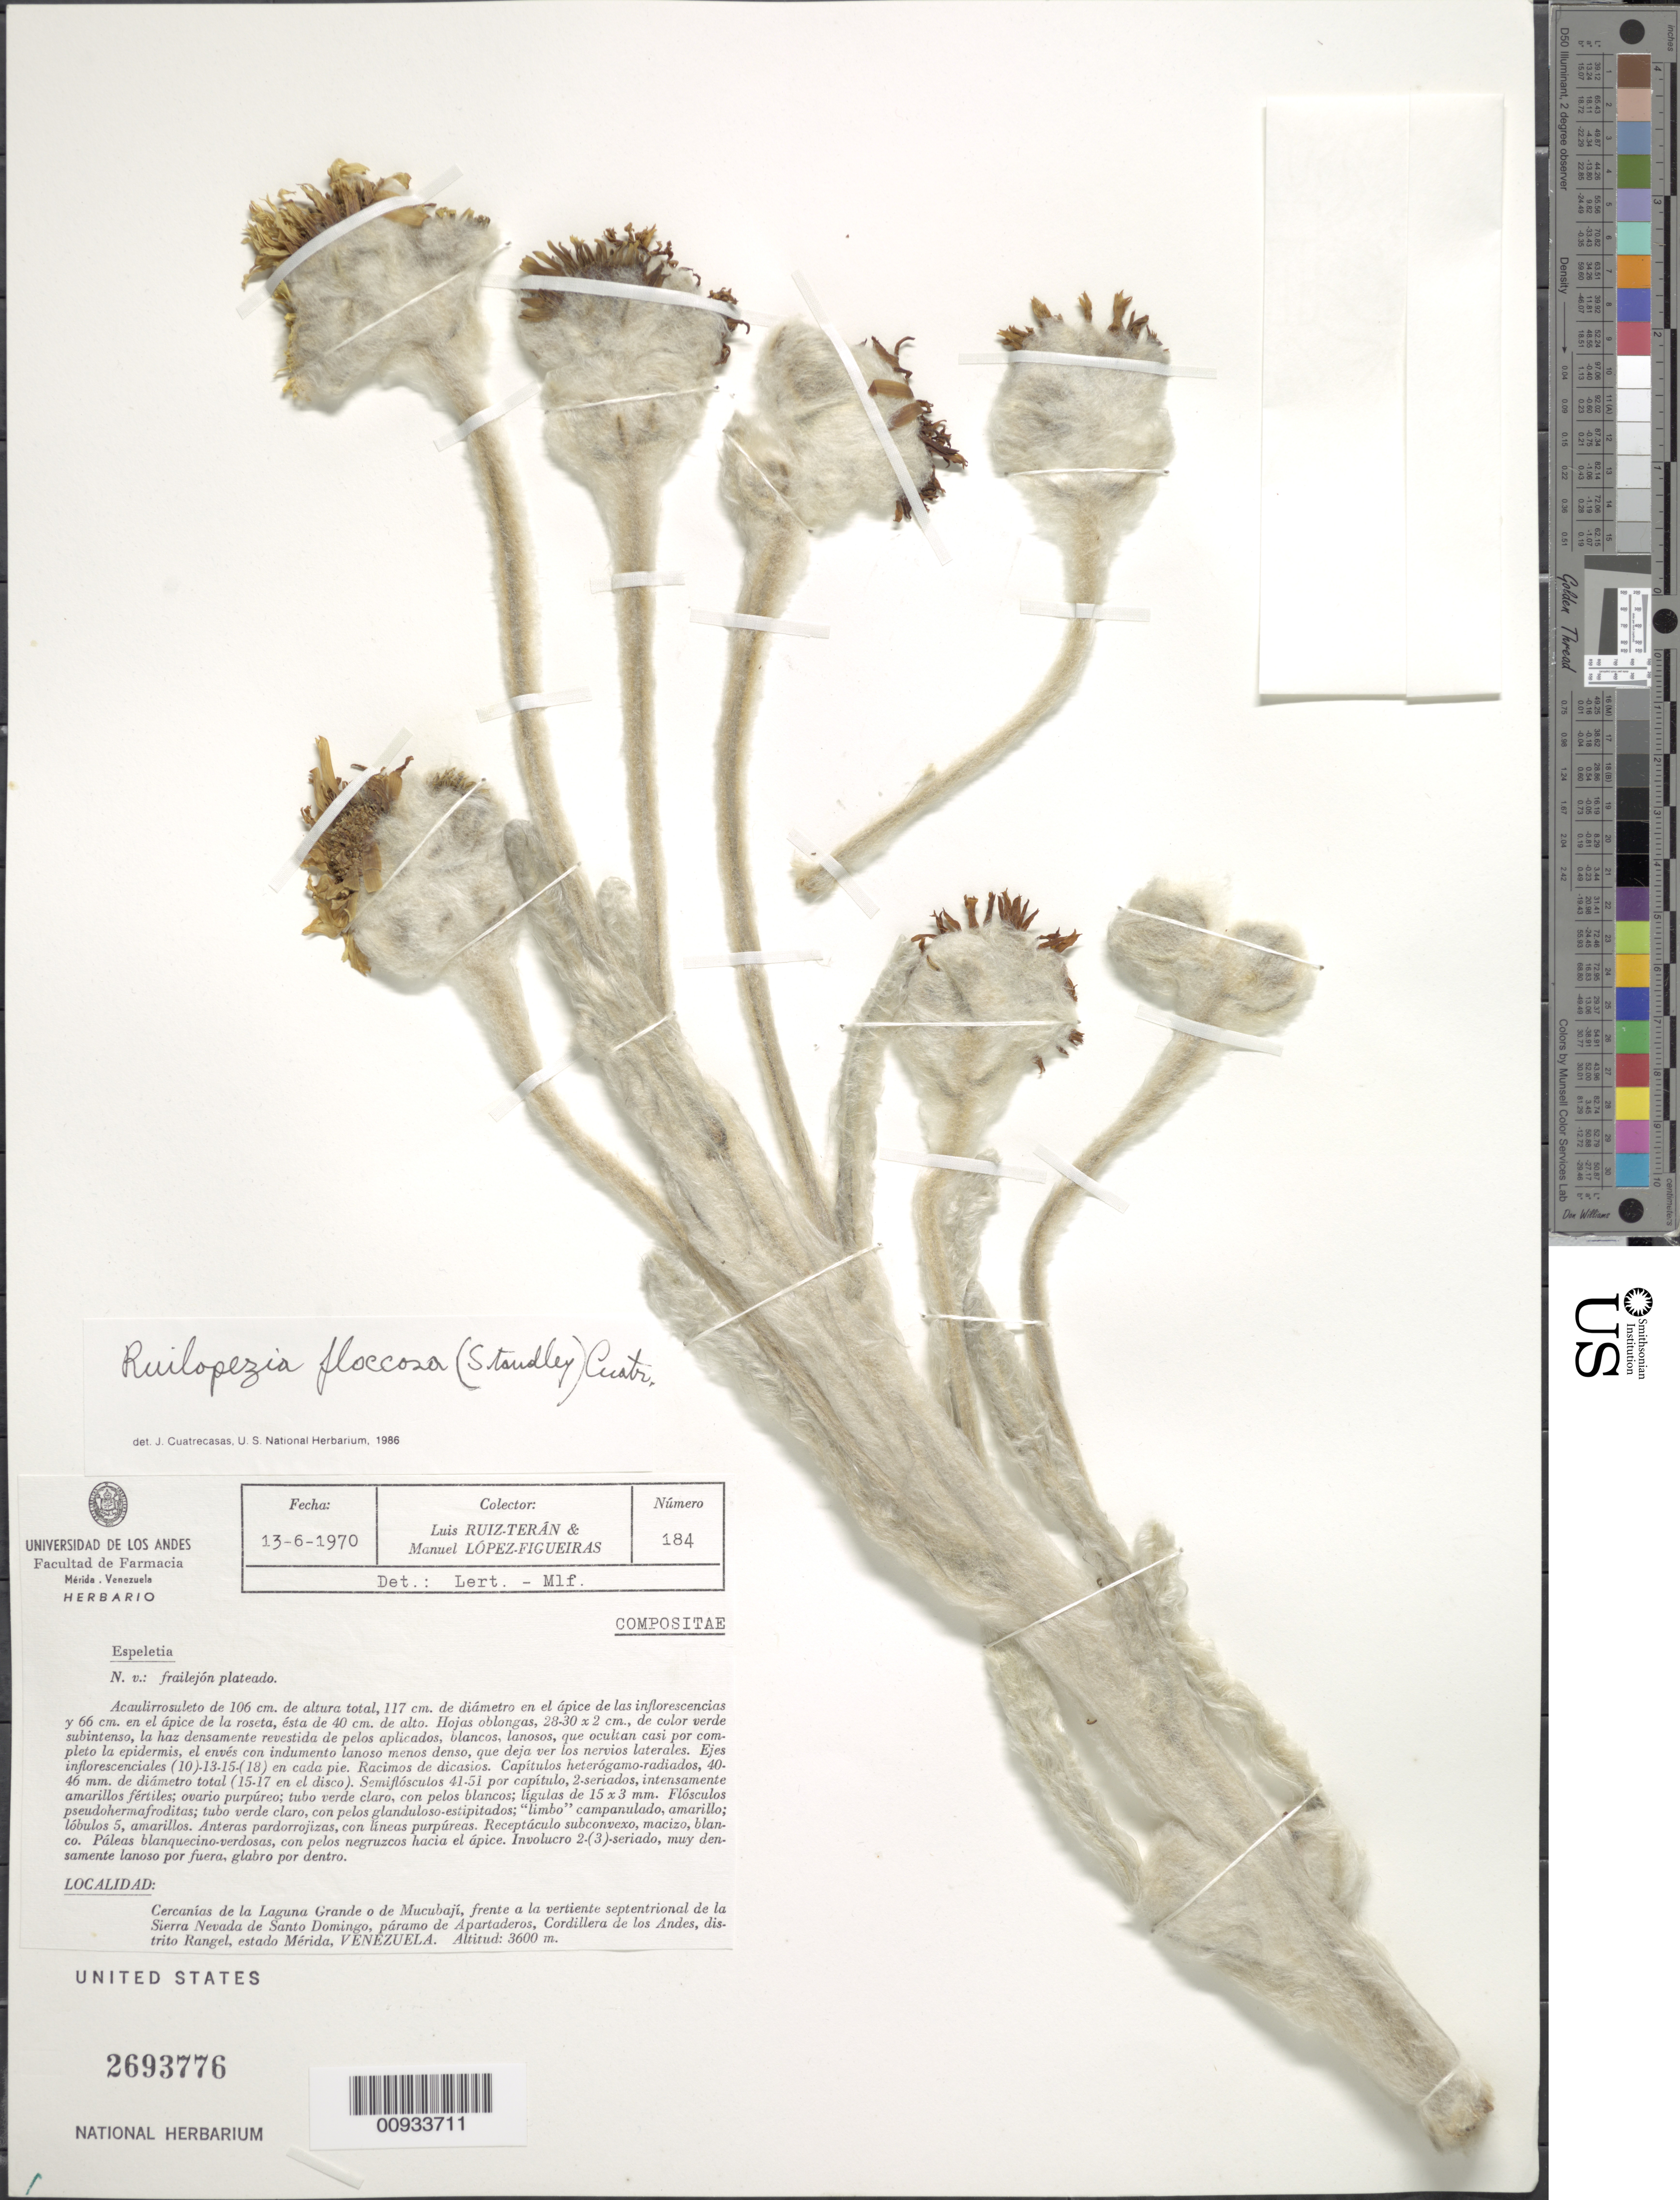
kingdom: Plantae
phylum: Tracheophyta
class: Magnoliopsida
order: Asterales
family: Asteraceae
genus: Ruilopezia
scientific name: Ruilopezia floccosa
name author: (Standl.) Cuatrec.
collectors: L. Teran & M. López Figueiras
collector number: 184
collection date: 1970-06-13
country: Venezuela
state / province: Mérida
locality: Cercanias de la Laguna Grande o de Mucubaji, frente a la vertiente septentrional de la Sierra Nevada de Santo Domingo, paramo de Apartaderos, Cordillera de Los Andes, Distrito Rangel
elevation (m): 3600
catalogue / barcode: US 2693776